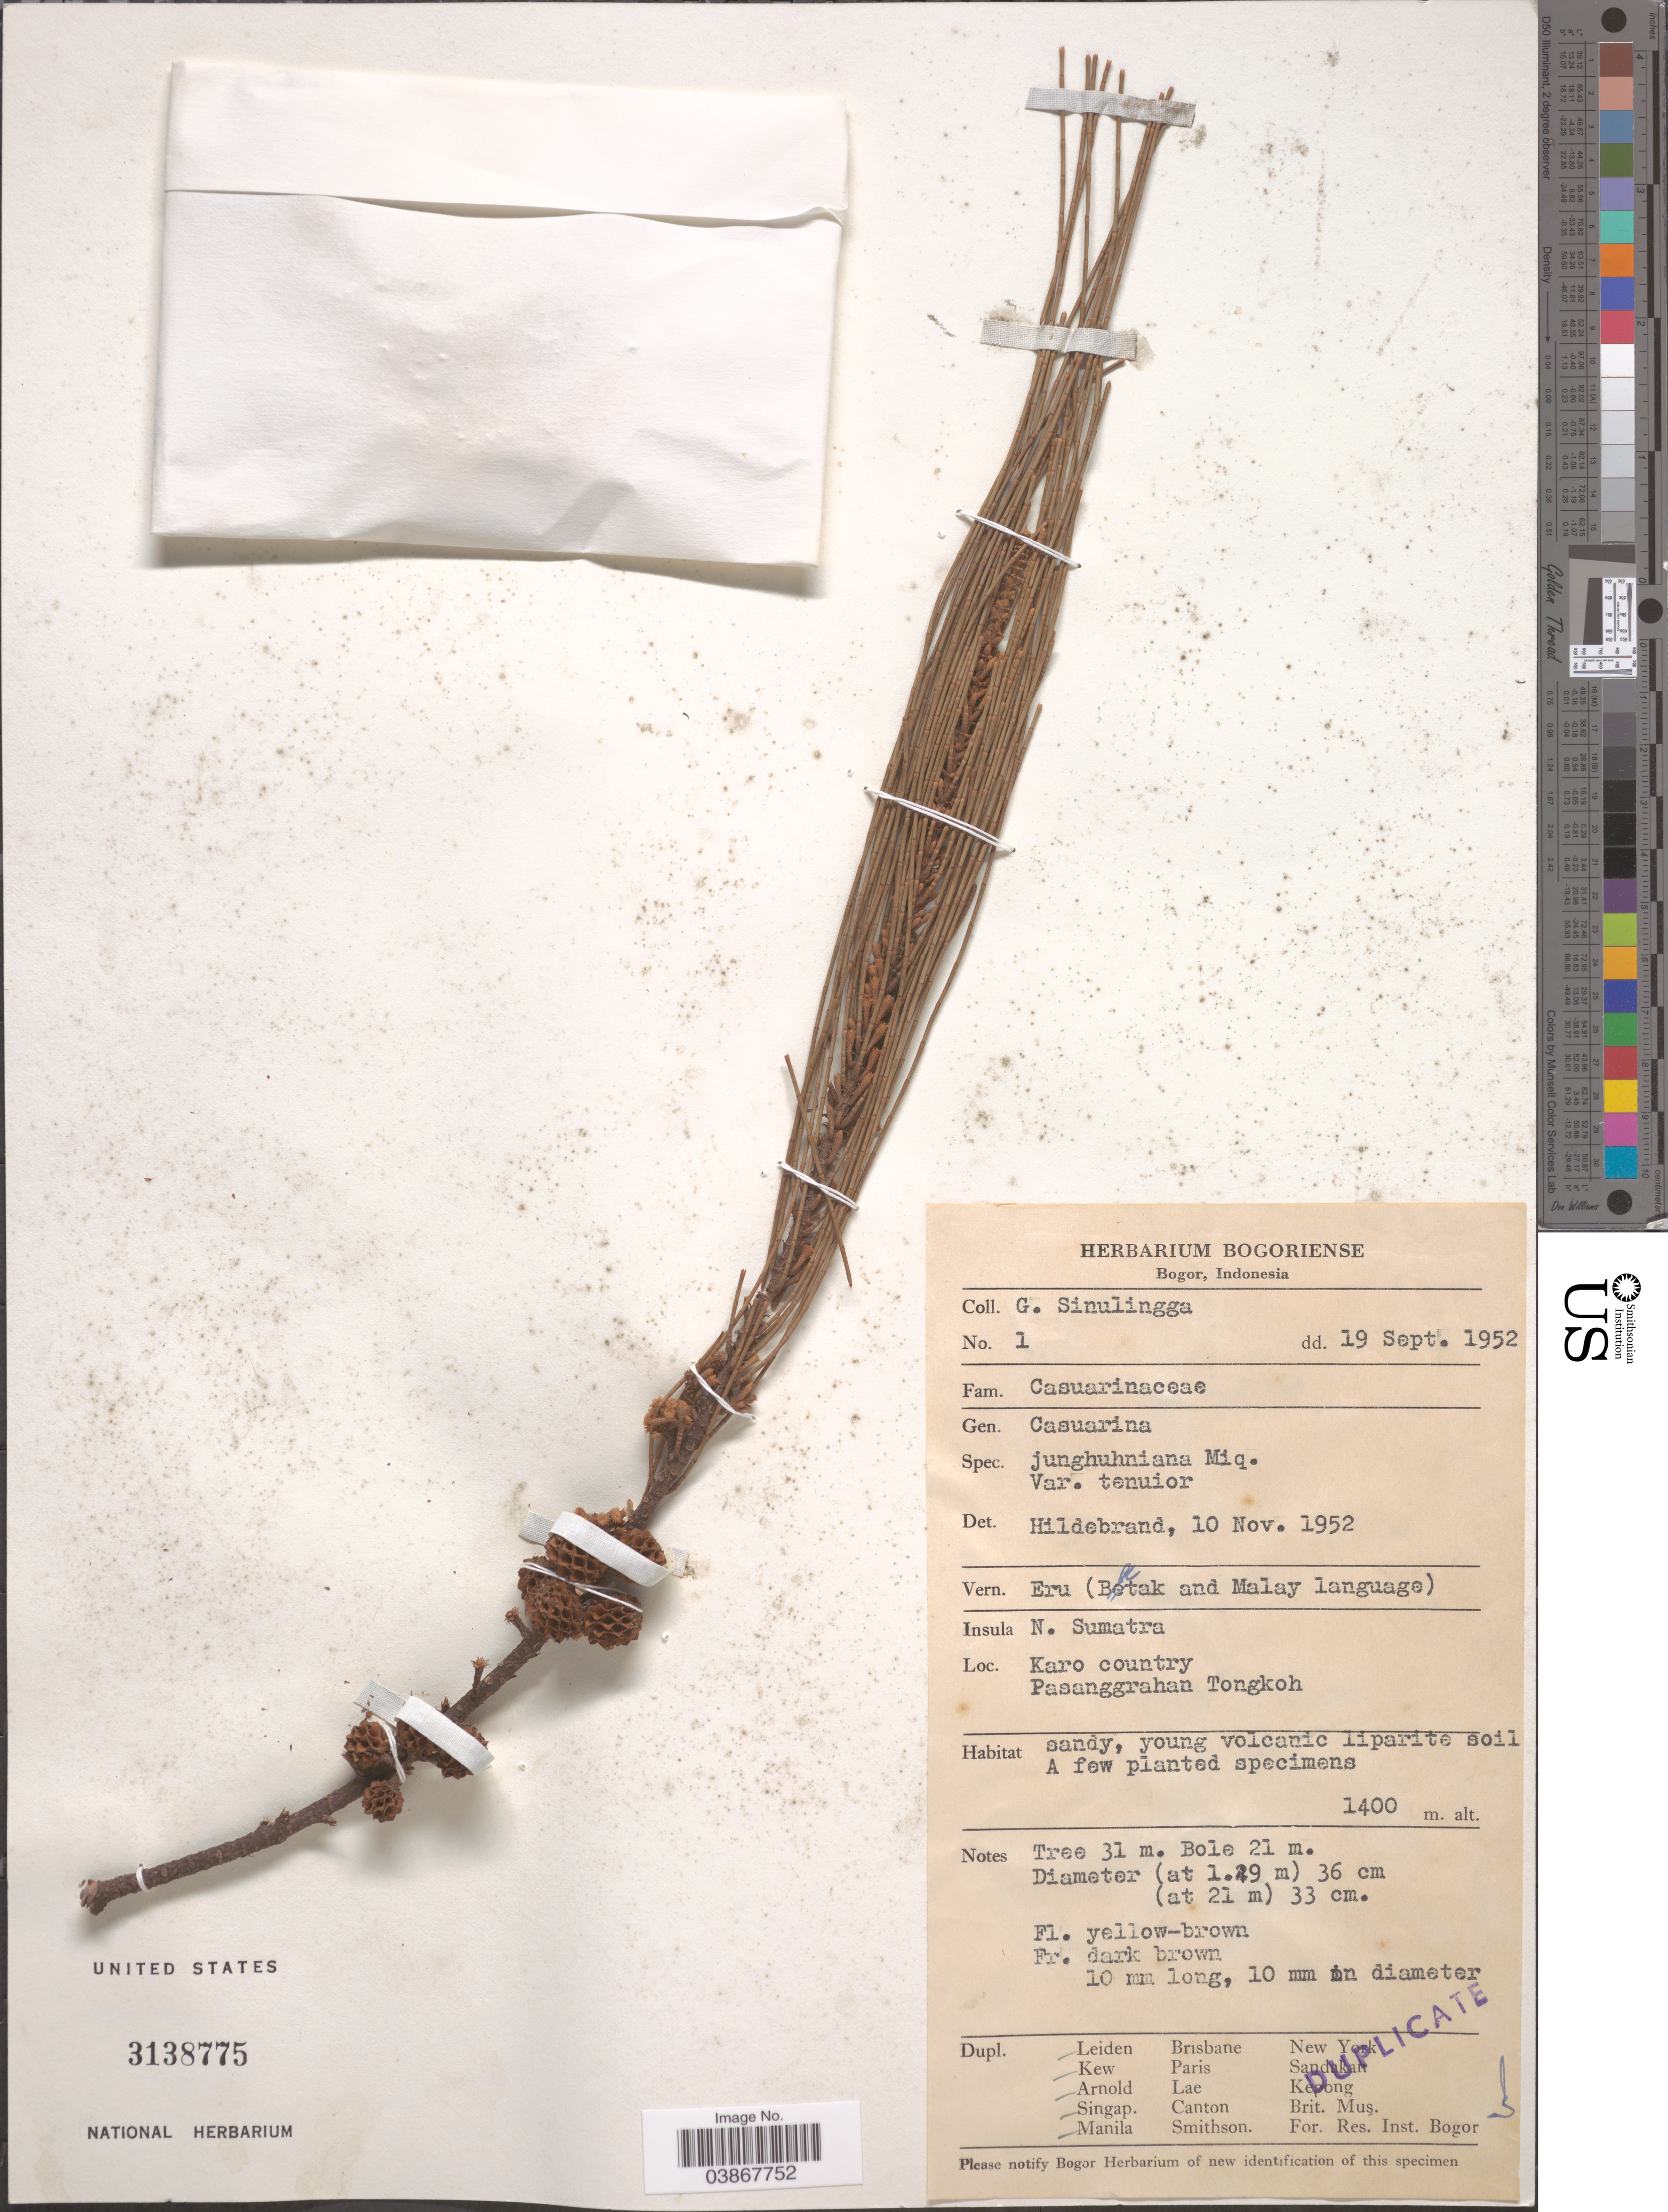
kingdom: Plantae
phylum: Tracheophyta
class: Magnoliopsida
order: Fagales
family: Casuarinaceae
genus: Casuarina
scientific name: Casuarina junghuhniana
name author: Miq.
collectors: G. Sinulingga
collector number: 1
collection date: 1952-09-19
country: Indonesia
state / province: Sumatra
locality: Insula N. Sumatra. Karo country, Pasanggrahan Tongkoh.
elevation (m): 1400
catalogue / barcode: US 3138775